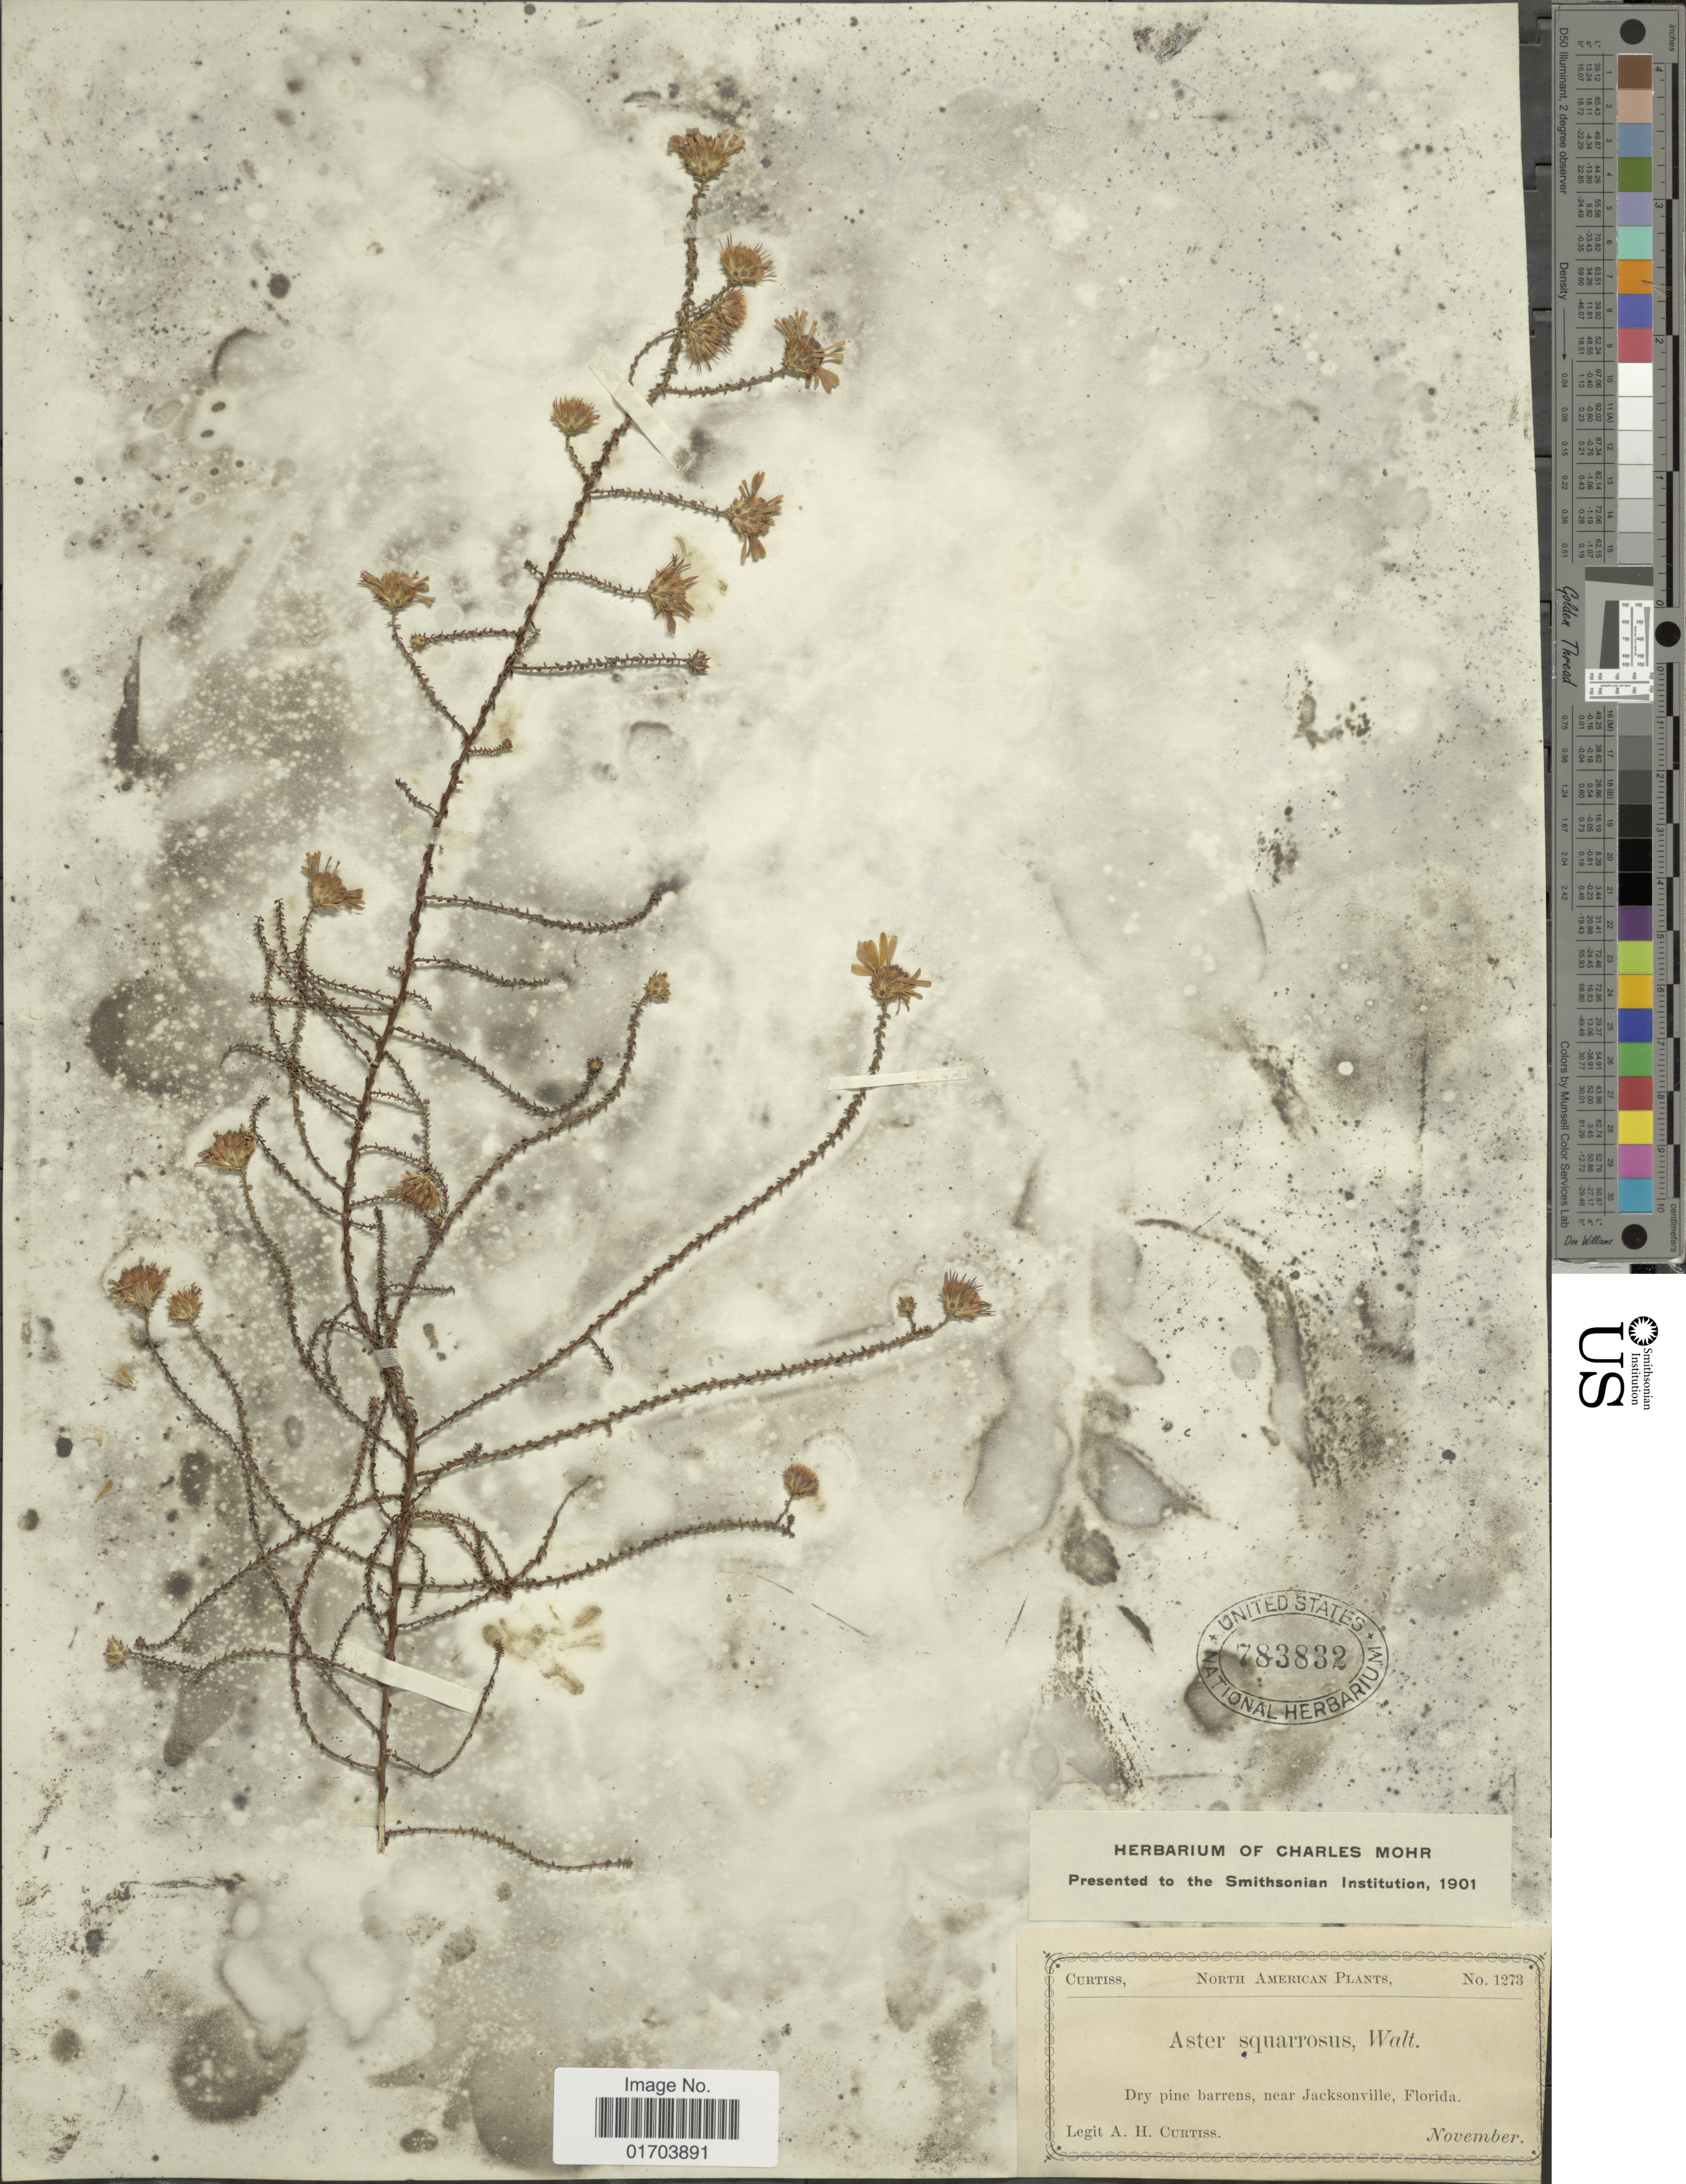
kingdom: Plantae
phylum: Tracheophyta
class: Magnoliopsida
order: Asterales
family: Asteraceae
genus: Symphyotrichum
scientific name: Symphyotrichum walteri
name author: (Alexander) G.L. Nesom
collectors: A. H. Curtiss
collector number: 1273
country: United States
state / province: Florida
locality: Dry pine barrens, near Jacksonville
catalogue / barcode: US 783832